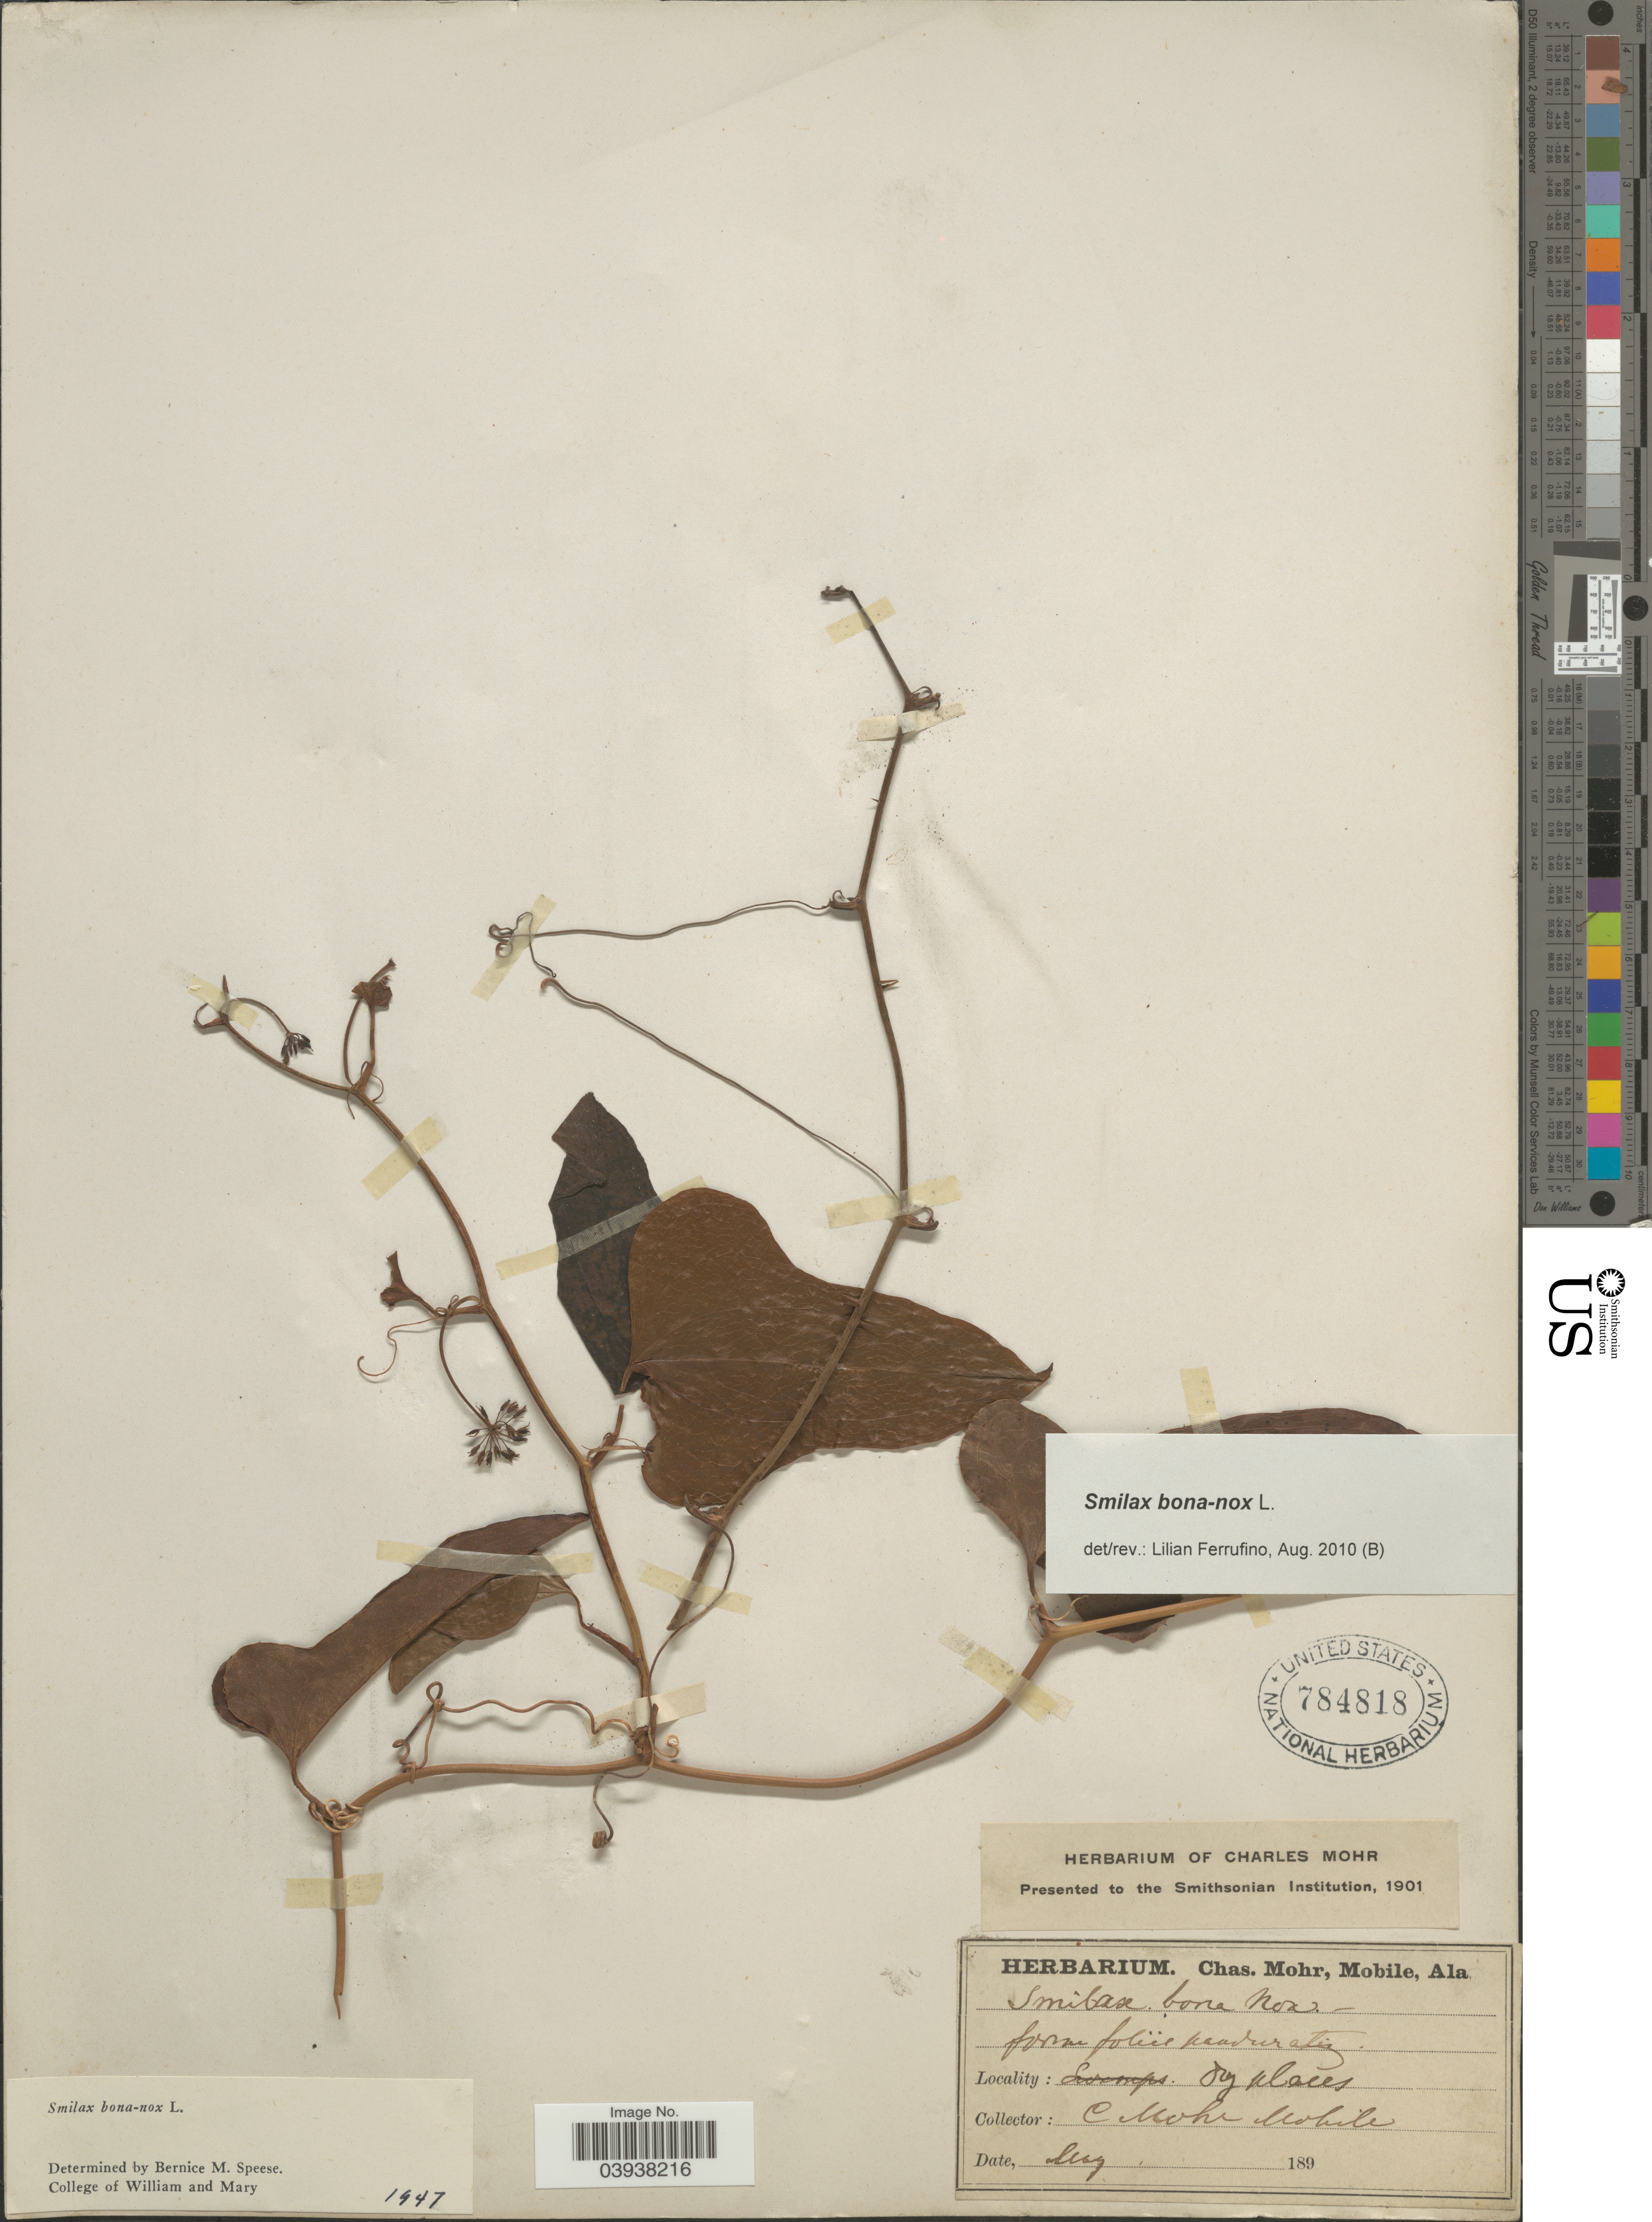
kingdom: Plantae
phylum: Tracheophyta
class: Liliopsida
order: Liliales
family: Smilacaceae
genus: Smilax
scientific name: Smilax bona-nox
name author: L.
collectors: Mohr, C. T. (herbarium)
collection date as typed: May 189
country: United States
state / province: Alabama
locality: Dry places. Mobile.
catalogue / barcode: US 784818